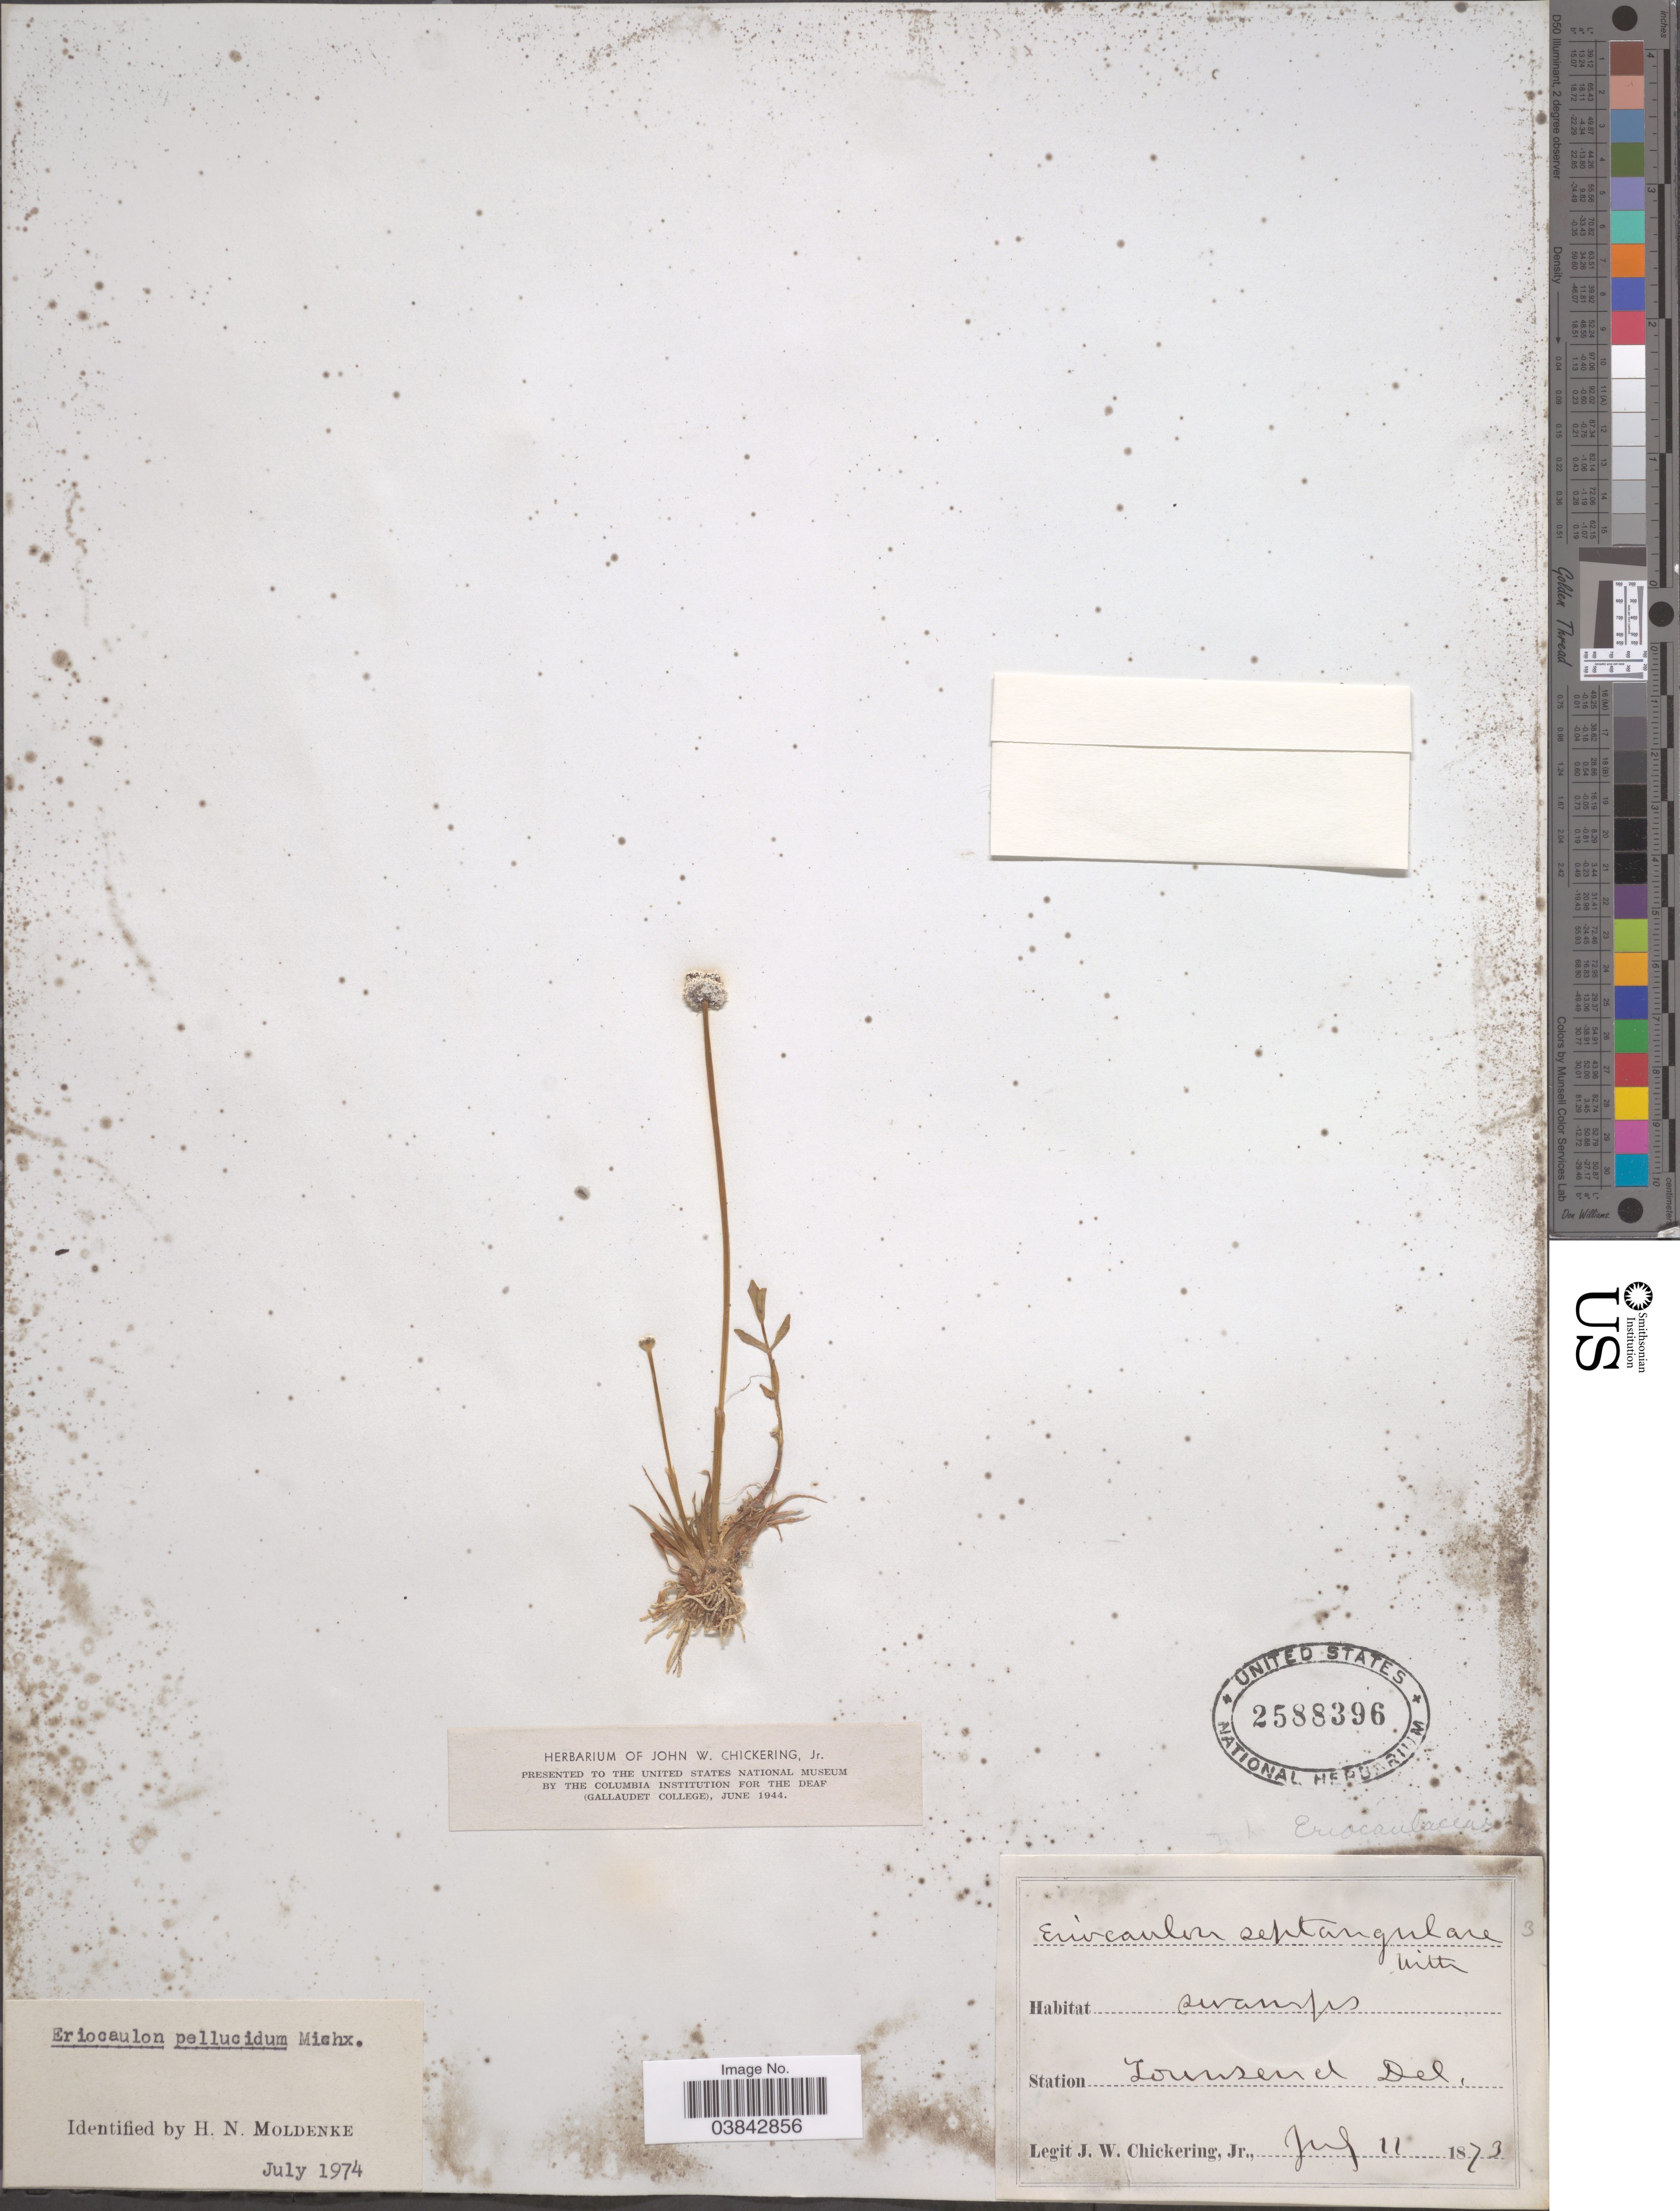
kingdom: Plantae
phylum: Tracheophyta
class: Liliopsida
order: Poales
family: Eriocaulaceae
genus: Eriocaulon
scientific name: Eriocaulon aquaticum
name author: (Hill) Druce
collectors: J. W. Chickering Jr.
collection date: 1873-07-11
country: United States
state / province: Delaware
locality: Station Townsend.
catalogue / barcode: US 2588396